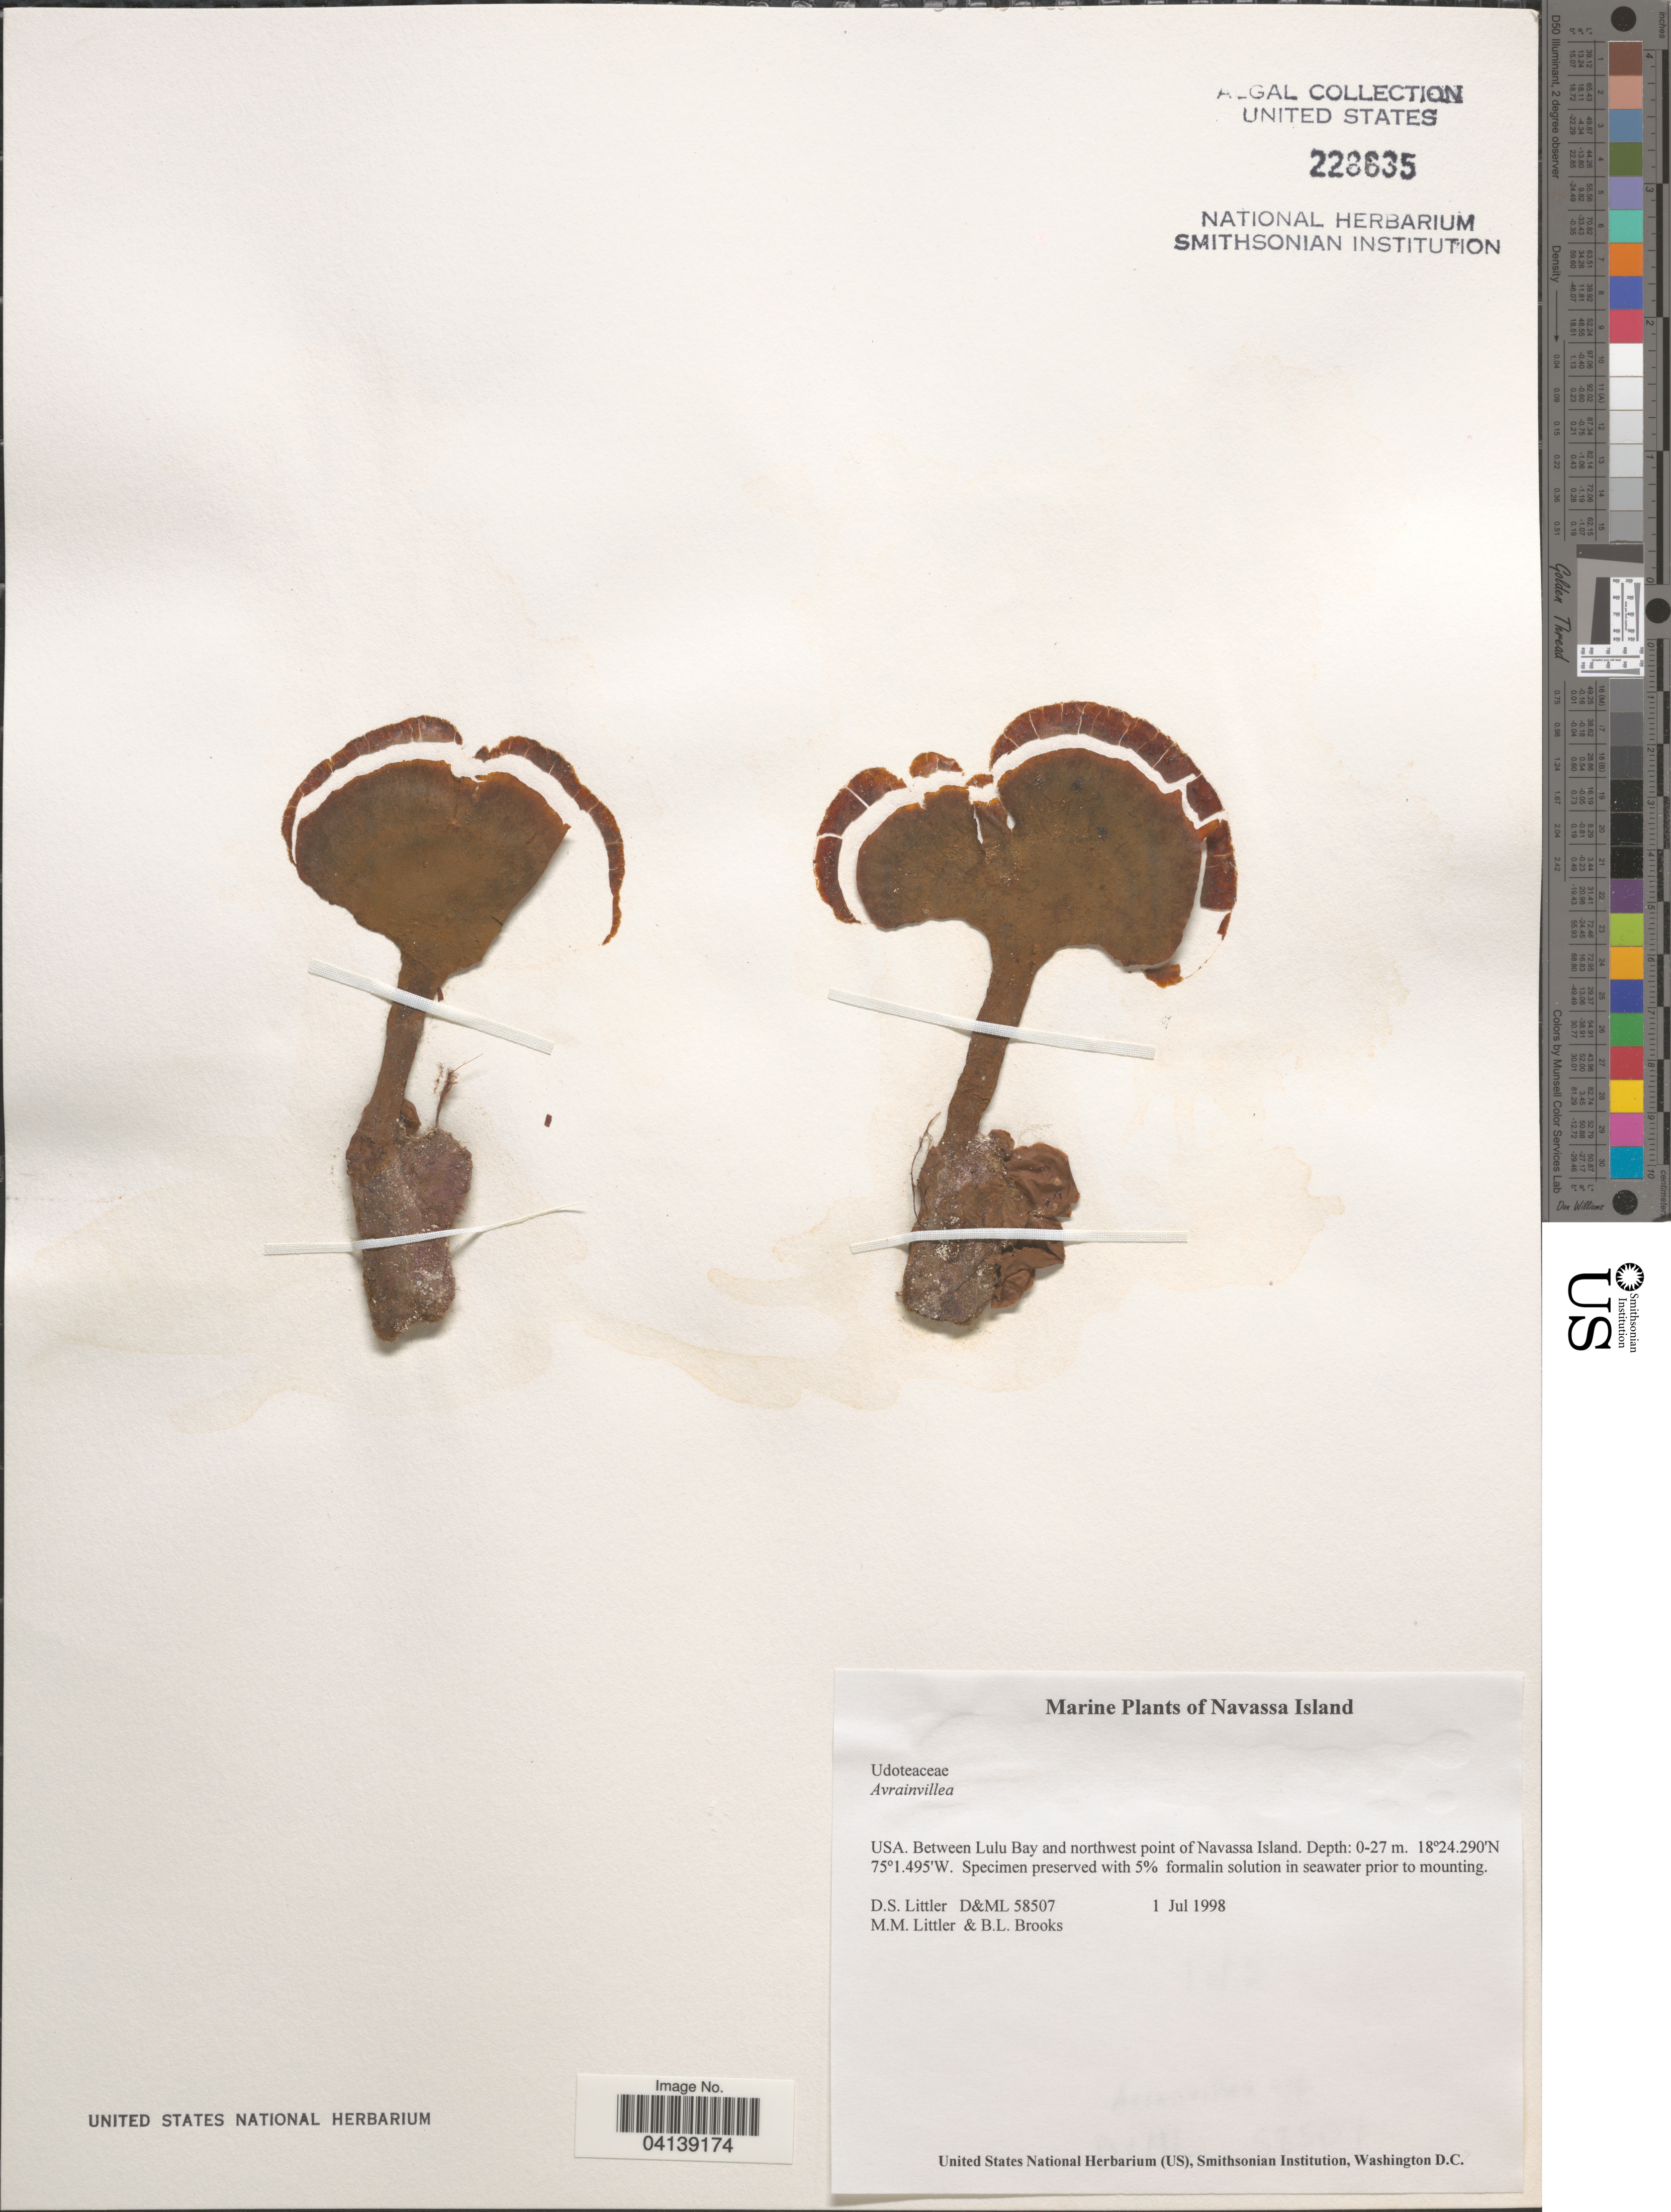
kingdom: Plantae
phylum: Chlorophyta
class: Ulvophyceae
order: Bryopsidales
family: Dichotomosiphonaceae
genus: Avrainvillea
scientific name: Avrainvillea sp.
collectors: D. S. Littler & B. Brooks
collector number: D&ML58507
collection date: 1998-07-01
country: Navassa Island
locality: Navassa Island. Between Lulu Bay and northwest point of Navassa Island.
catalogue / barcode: US 228635